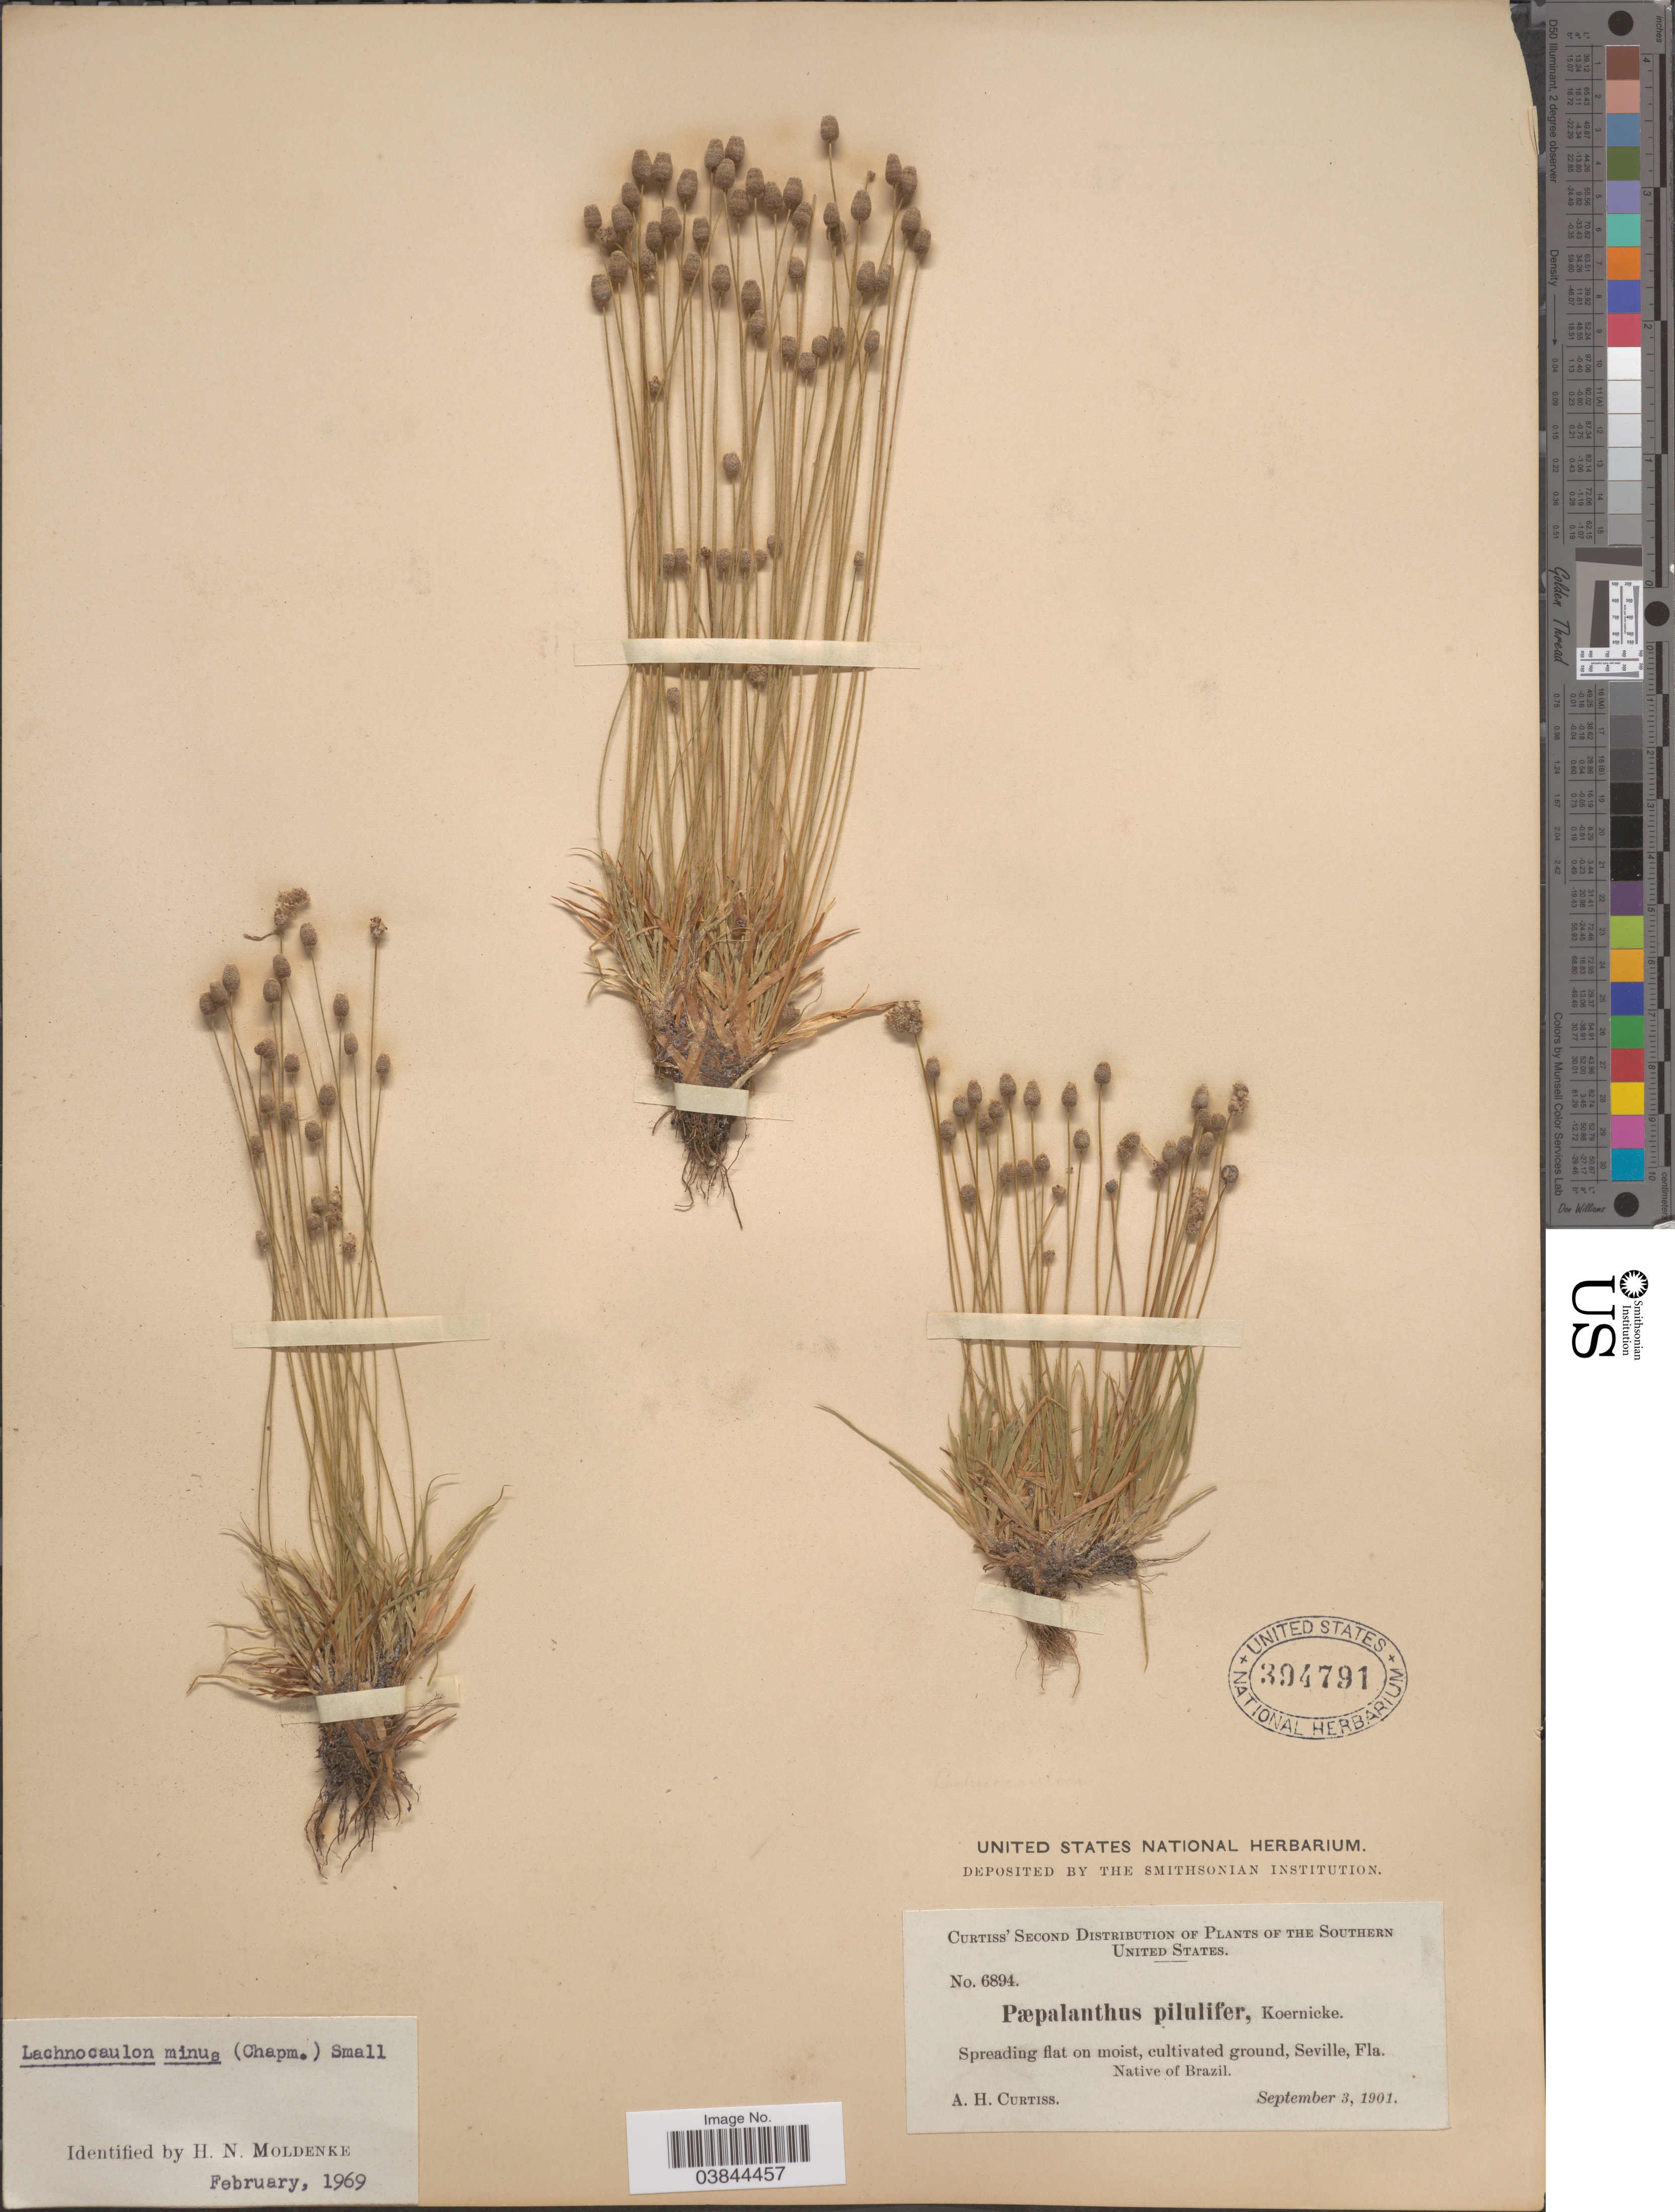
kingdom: Plantae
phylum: Tracheophyta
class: Liliopsida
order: Poales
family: Eriocaulaceae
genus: Lachnocaulon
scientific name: Lachnocaulon minus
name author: (Chapm.) Small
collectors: A. H. Curtiss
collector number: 6894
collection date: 1901-09-03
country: United States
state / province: Florida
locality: Spreading flat on moist, cultivated ground, Seville, Native of Brazil.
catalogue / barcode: US 394791